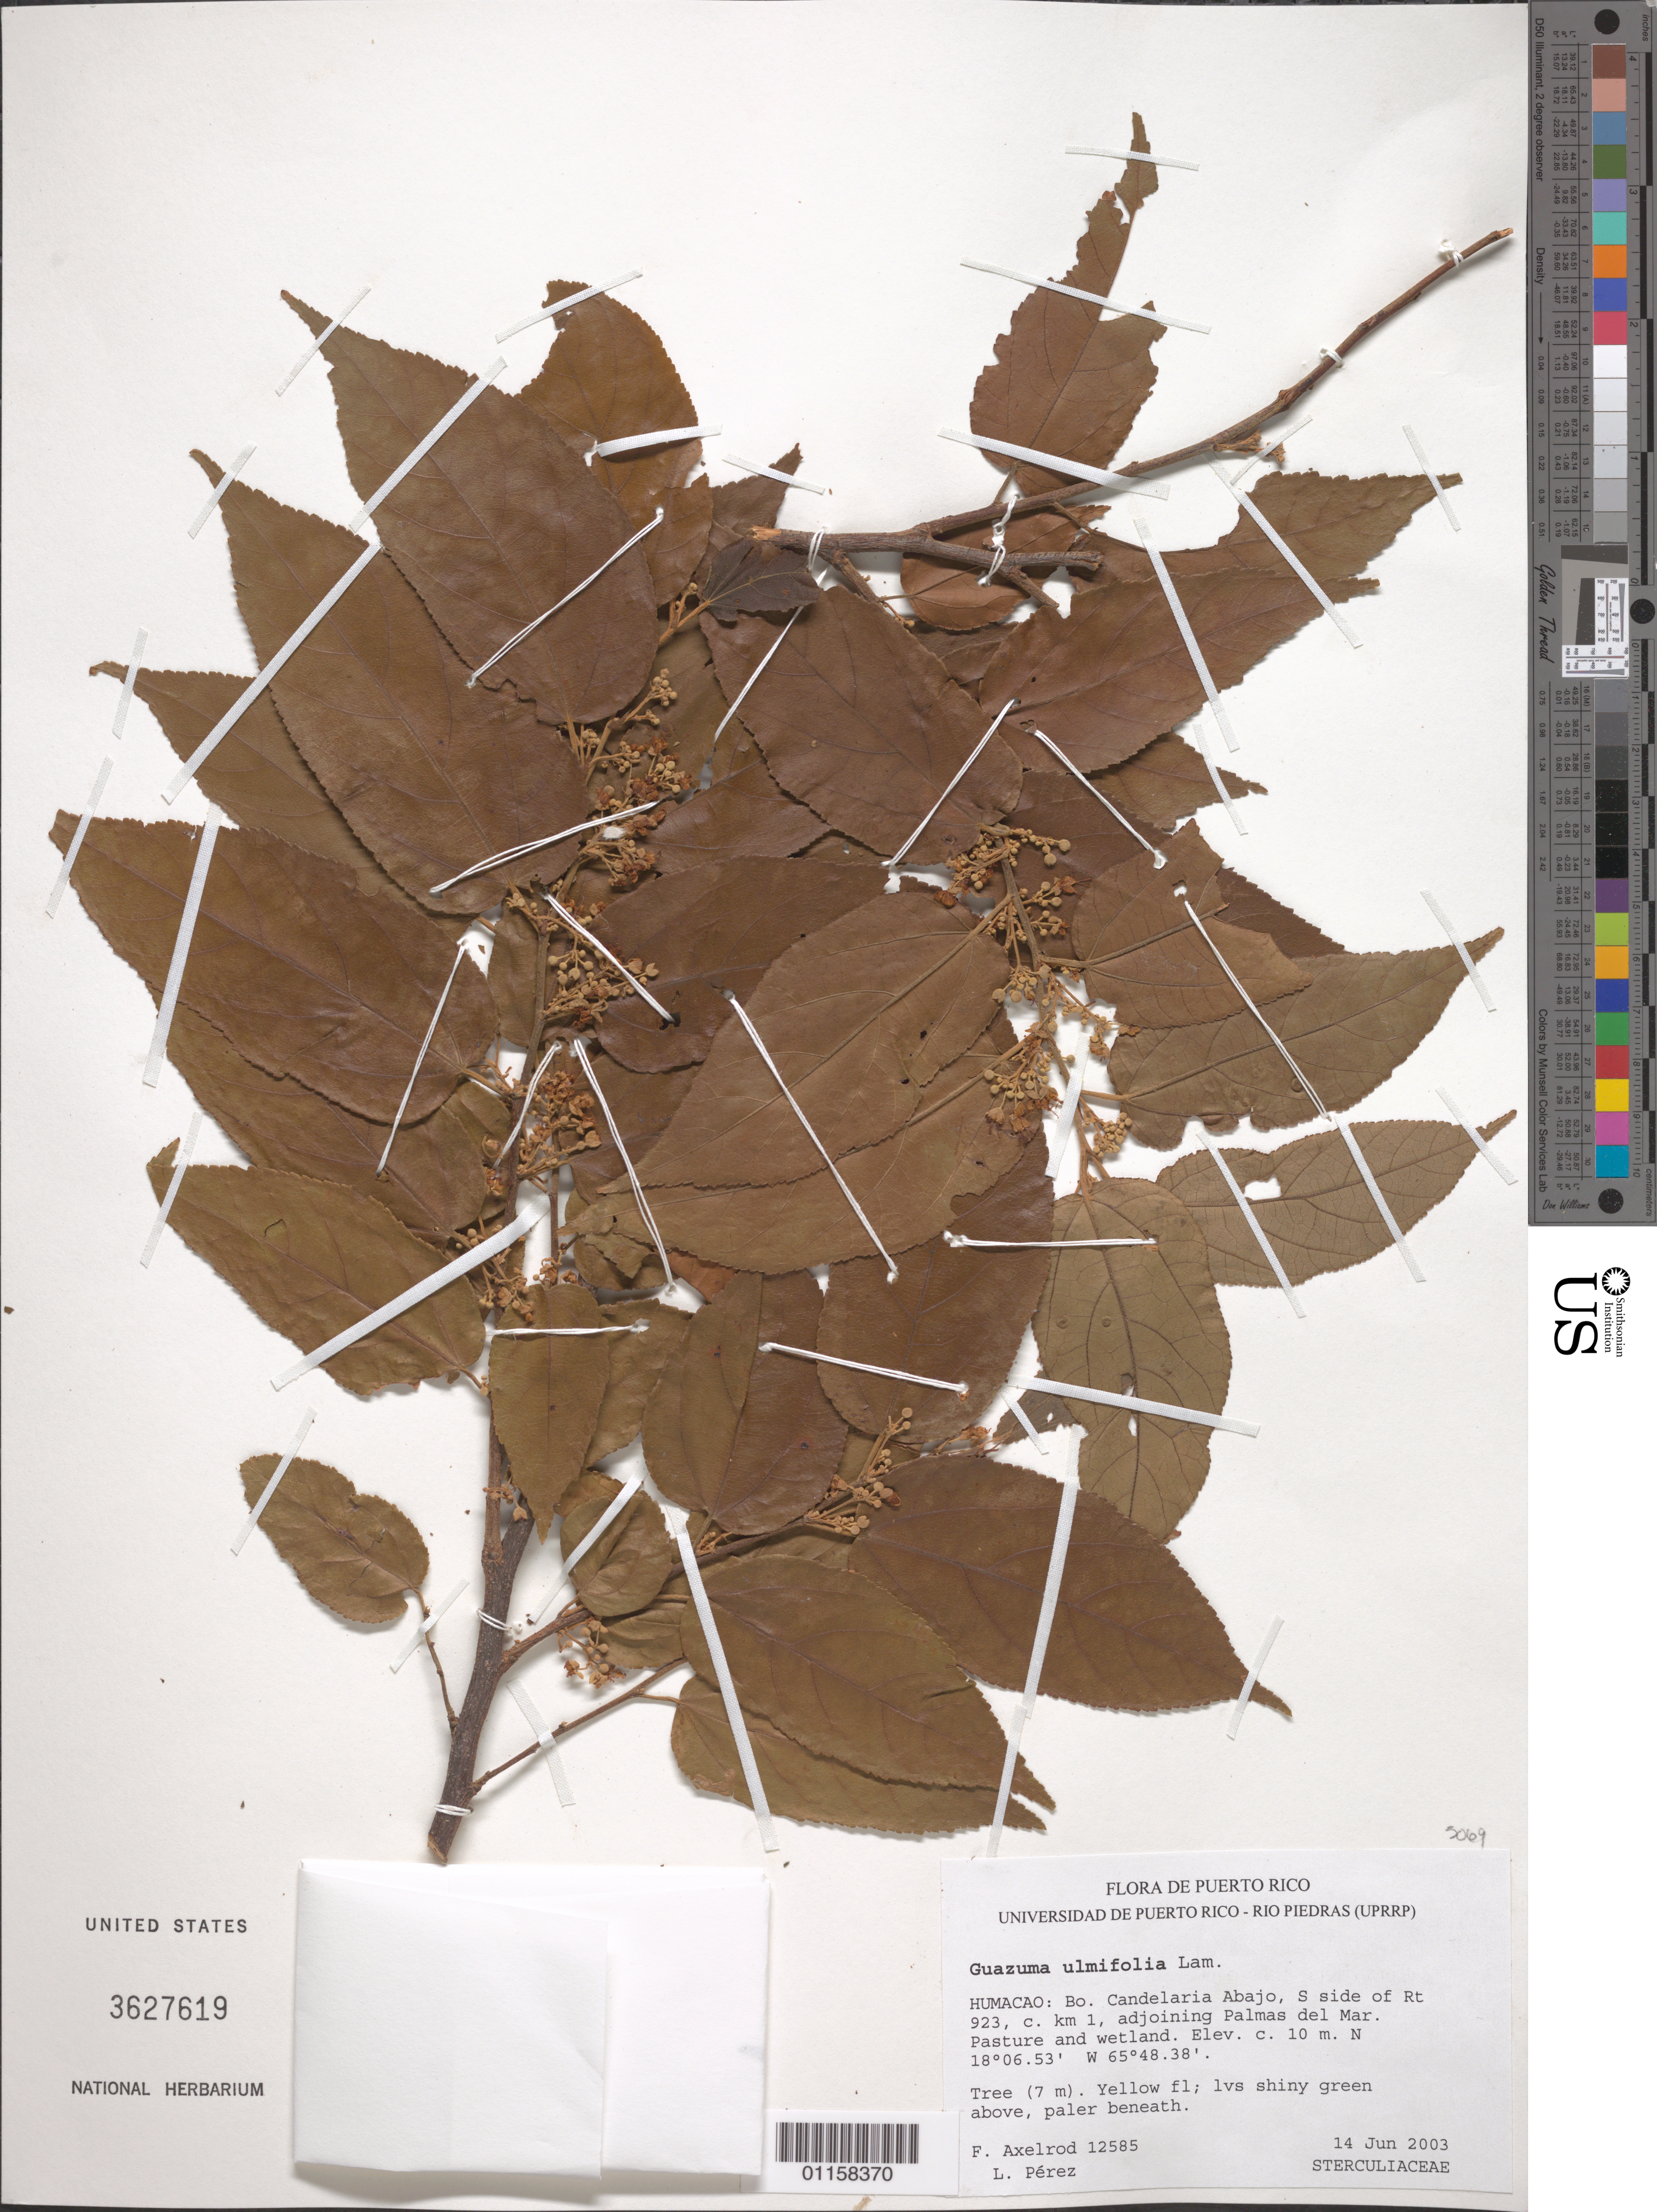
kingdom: Plantae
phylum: Tracheophyta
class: Magnoliopsida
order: Malvales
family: Malvaceae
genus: Guazuma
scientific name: Guazuma ulmifolia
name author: Lam.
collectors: F. S. Axelrod & L. Pérez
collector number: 12585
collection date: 2003-06-14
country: Puerto Rico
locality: Humacao. Bo. Candelaria Abajo, S side of Tr. 923, about km 1, adjoining Palmas del Mar.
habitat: Pasture and wetland.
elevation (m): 10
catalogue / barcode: US 3627619